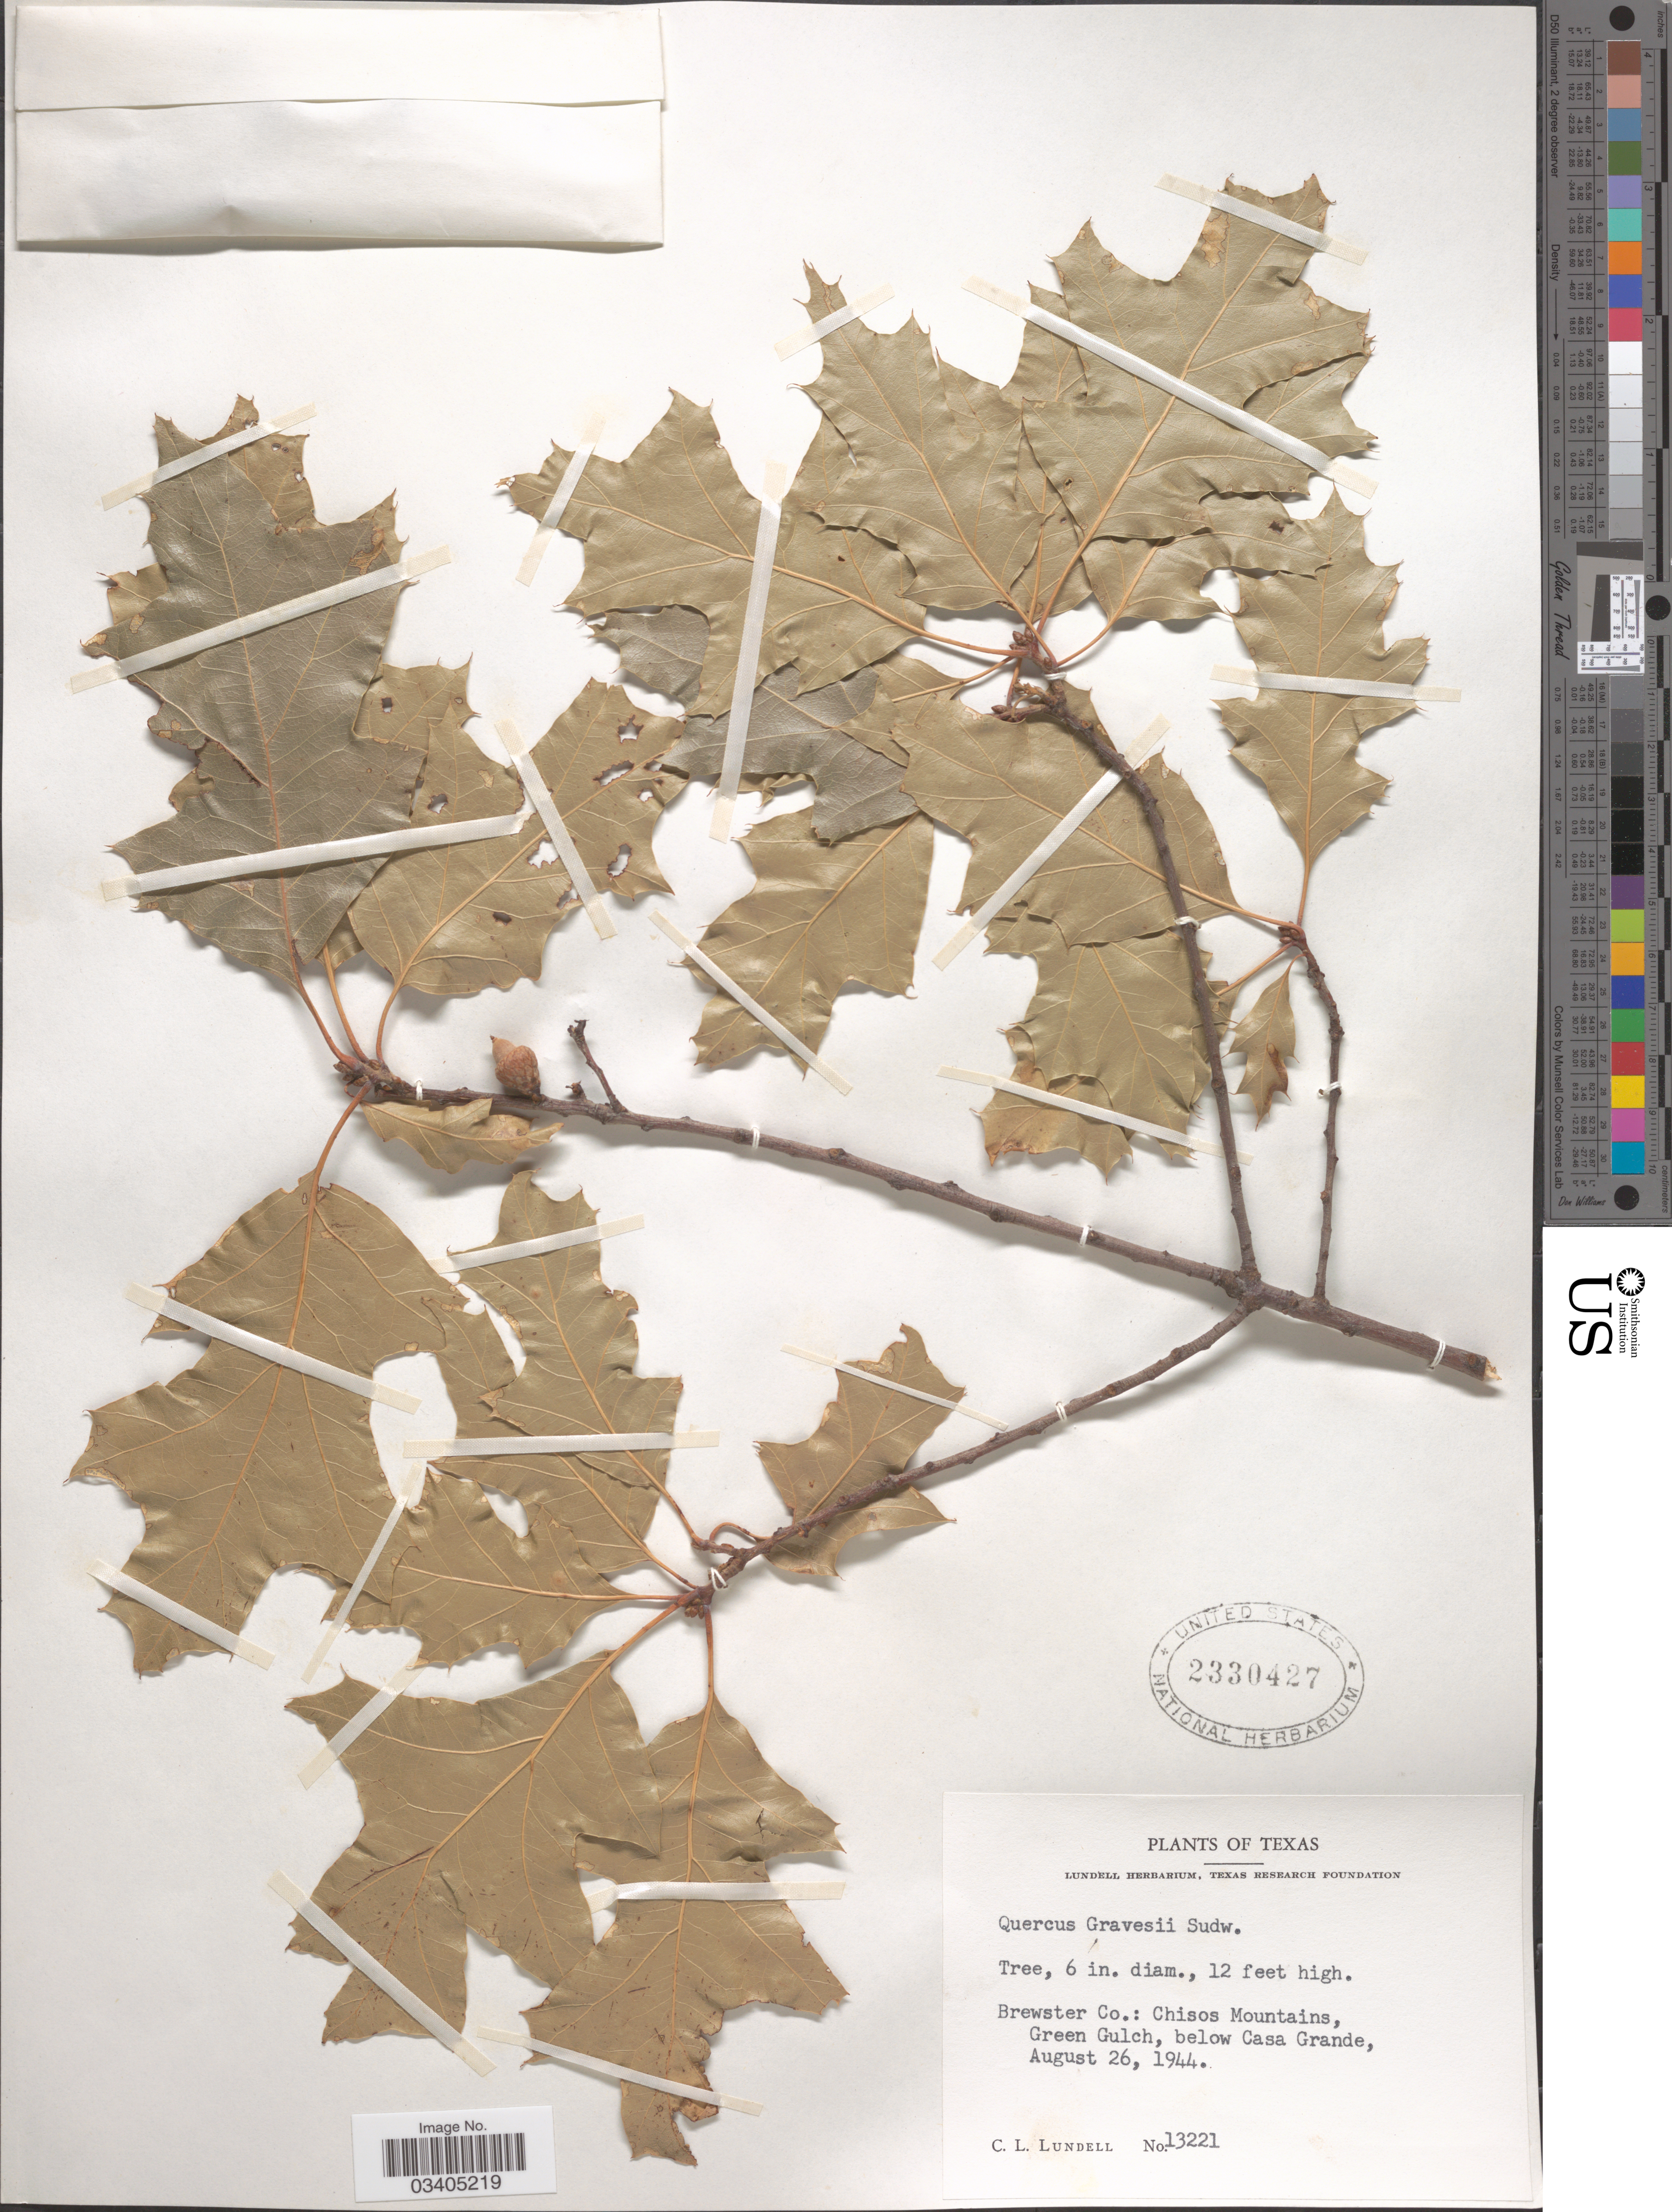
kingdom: Plantae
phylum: Tracheophyta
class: Magnoliopsida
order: Fagales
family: Fagaceae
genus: Quercus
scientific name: Quercus gravesii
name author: Sudw.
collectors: C. L. Lundell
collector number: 13221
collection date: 1944-08-26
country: United States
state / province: Texas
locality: Brewster Co.: Chisos Mountains, Green Gulch, below Casa Grande.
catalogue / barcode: US 2330427